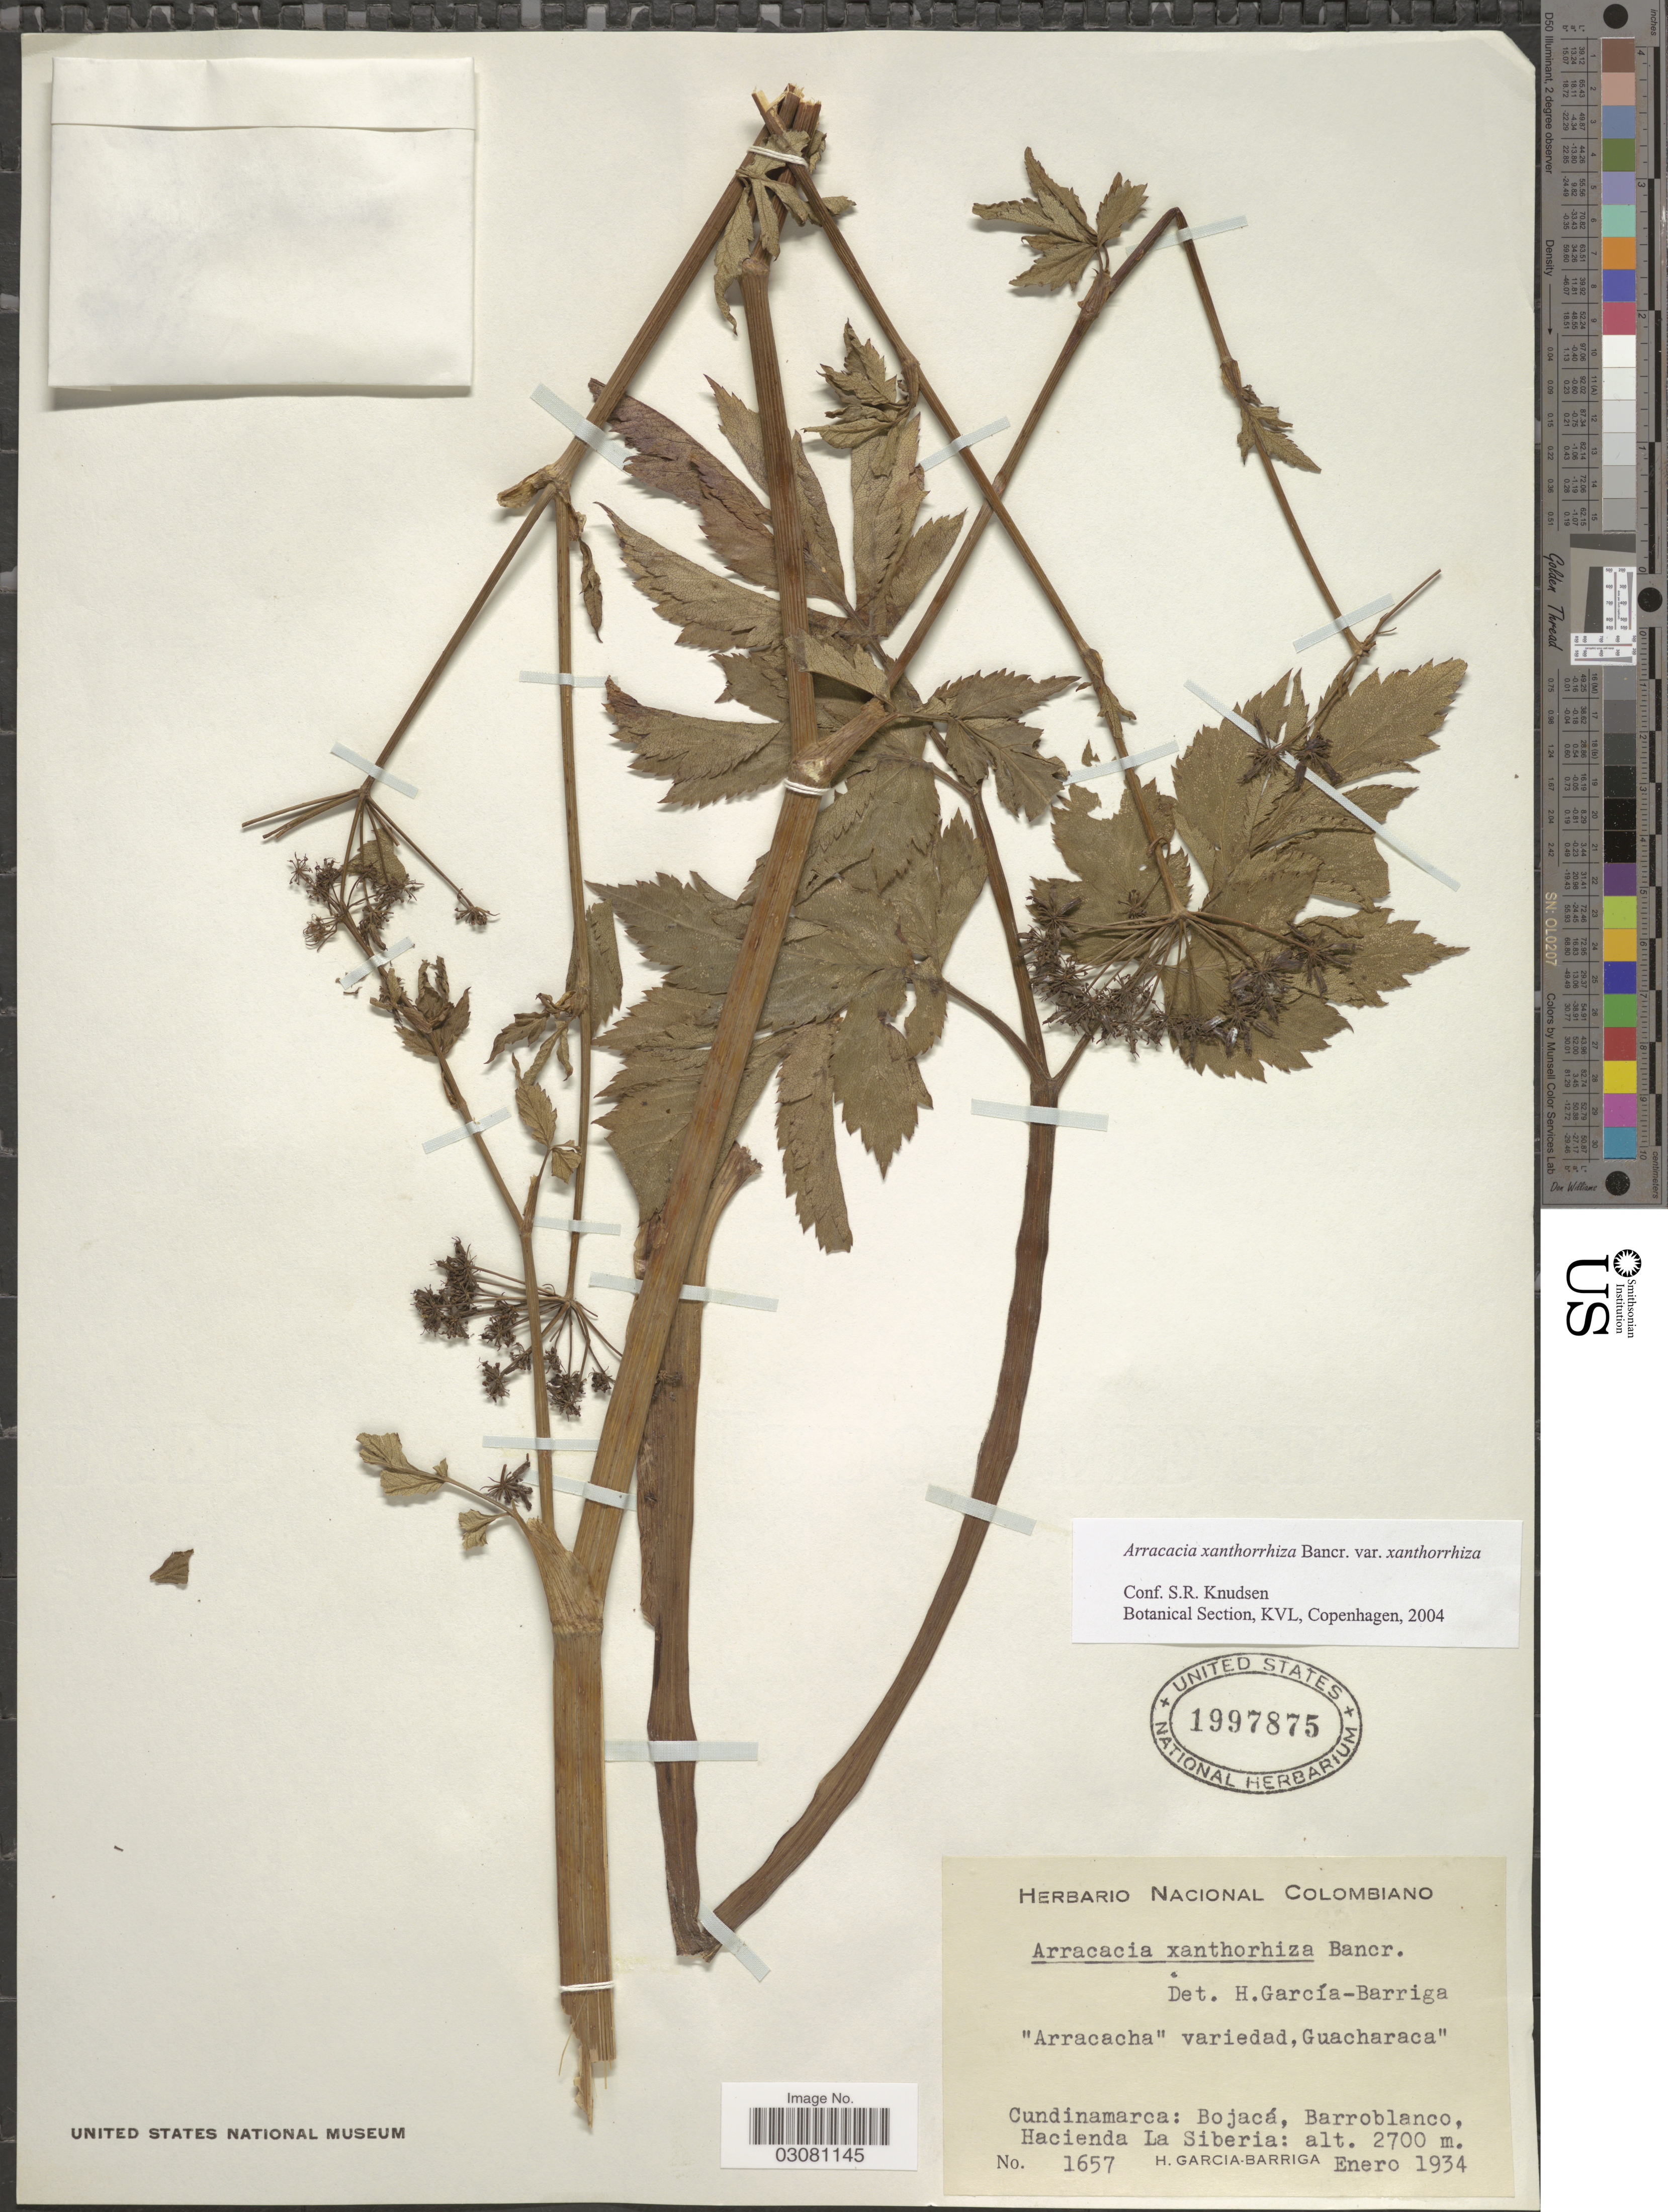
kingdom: Plantae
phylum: Tracheophyta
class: Magnoliopsida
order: Apiales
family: Apiaceae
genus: Arracacia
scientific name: Arracacia xanthorrhiza var. xanthorrhiza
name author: Bancr.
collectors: H. García Barriga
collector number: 1657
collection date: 1934-01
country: Colombia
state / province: Cundinamarca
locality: Bojacá, Barroblanco, Hacienda La Siberia.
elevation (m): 2700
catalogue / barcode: US 1997875